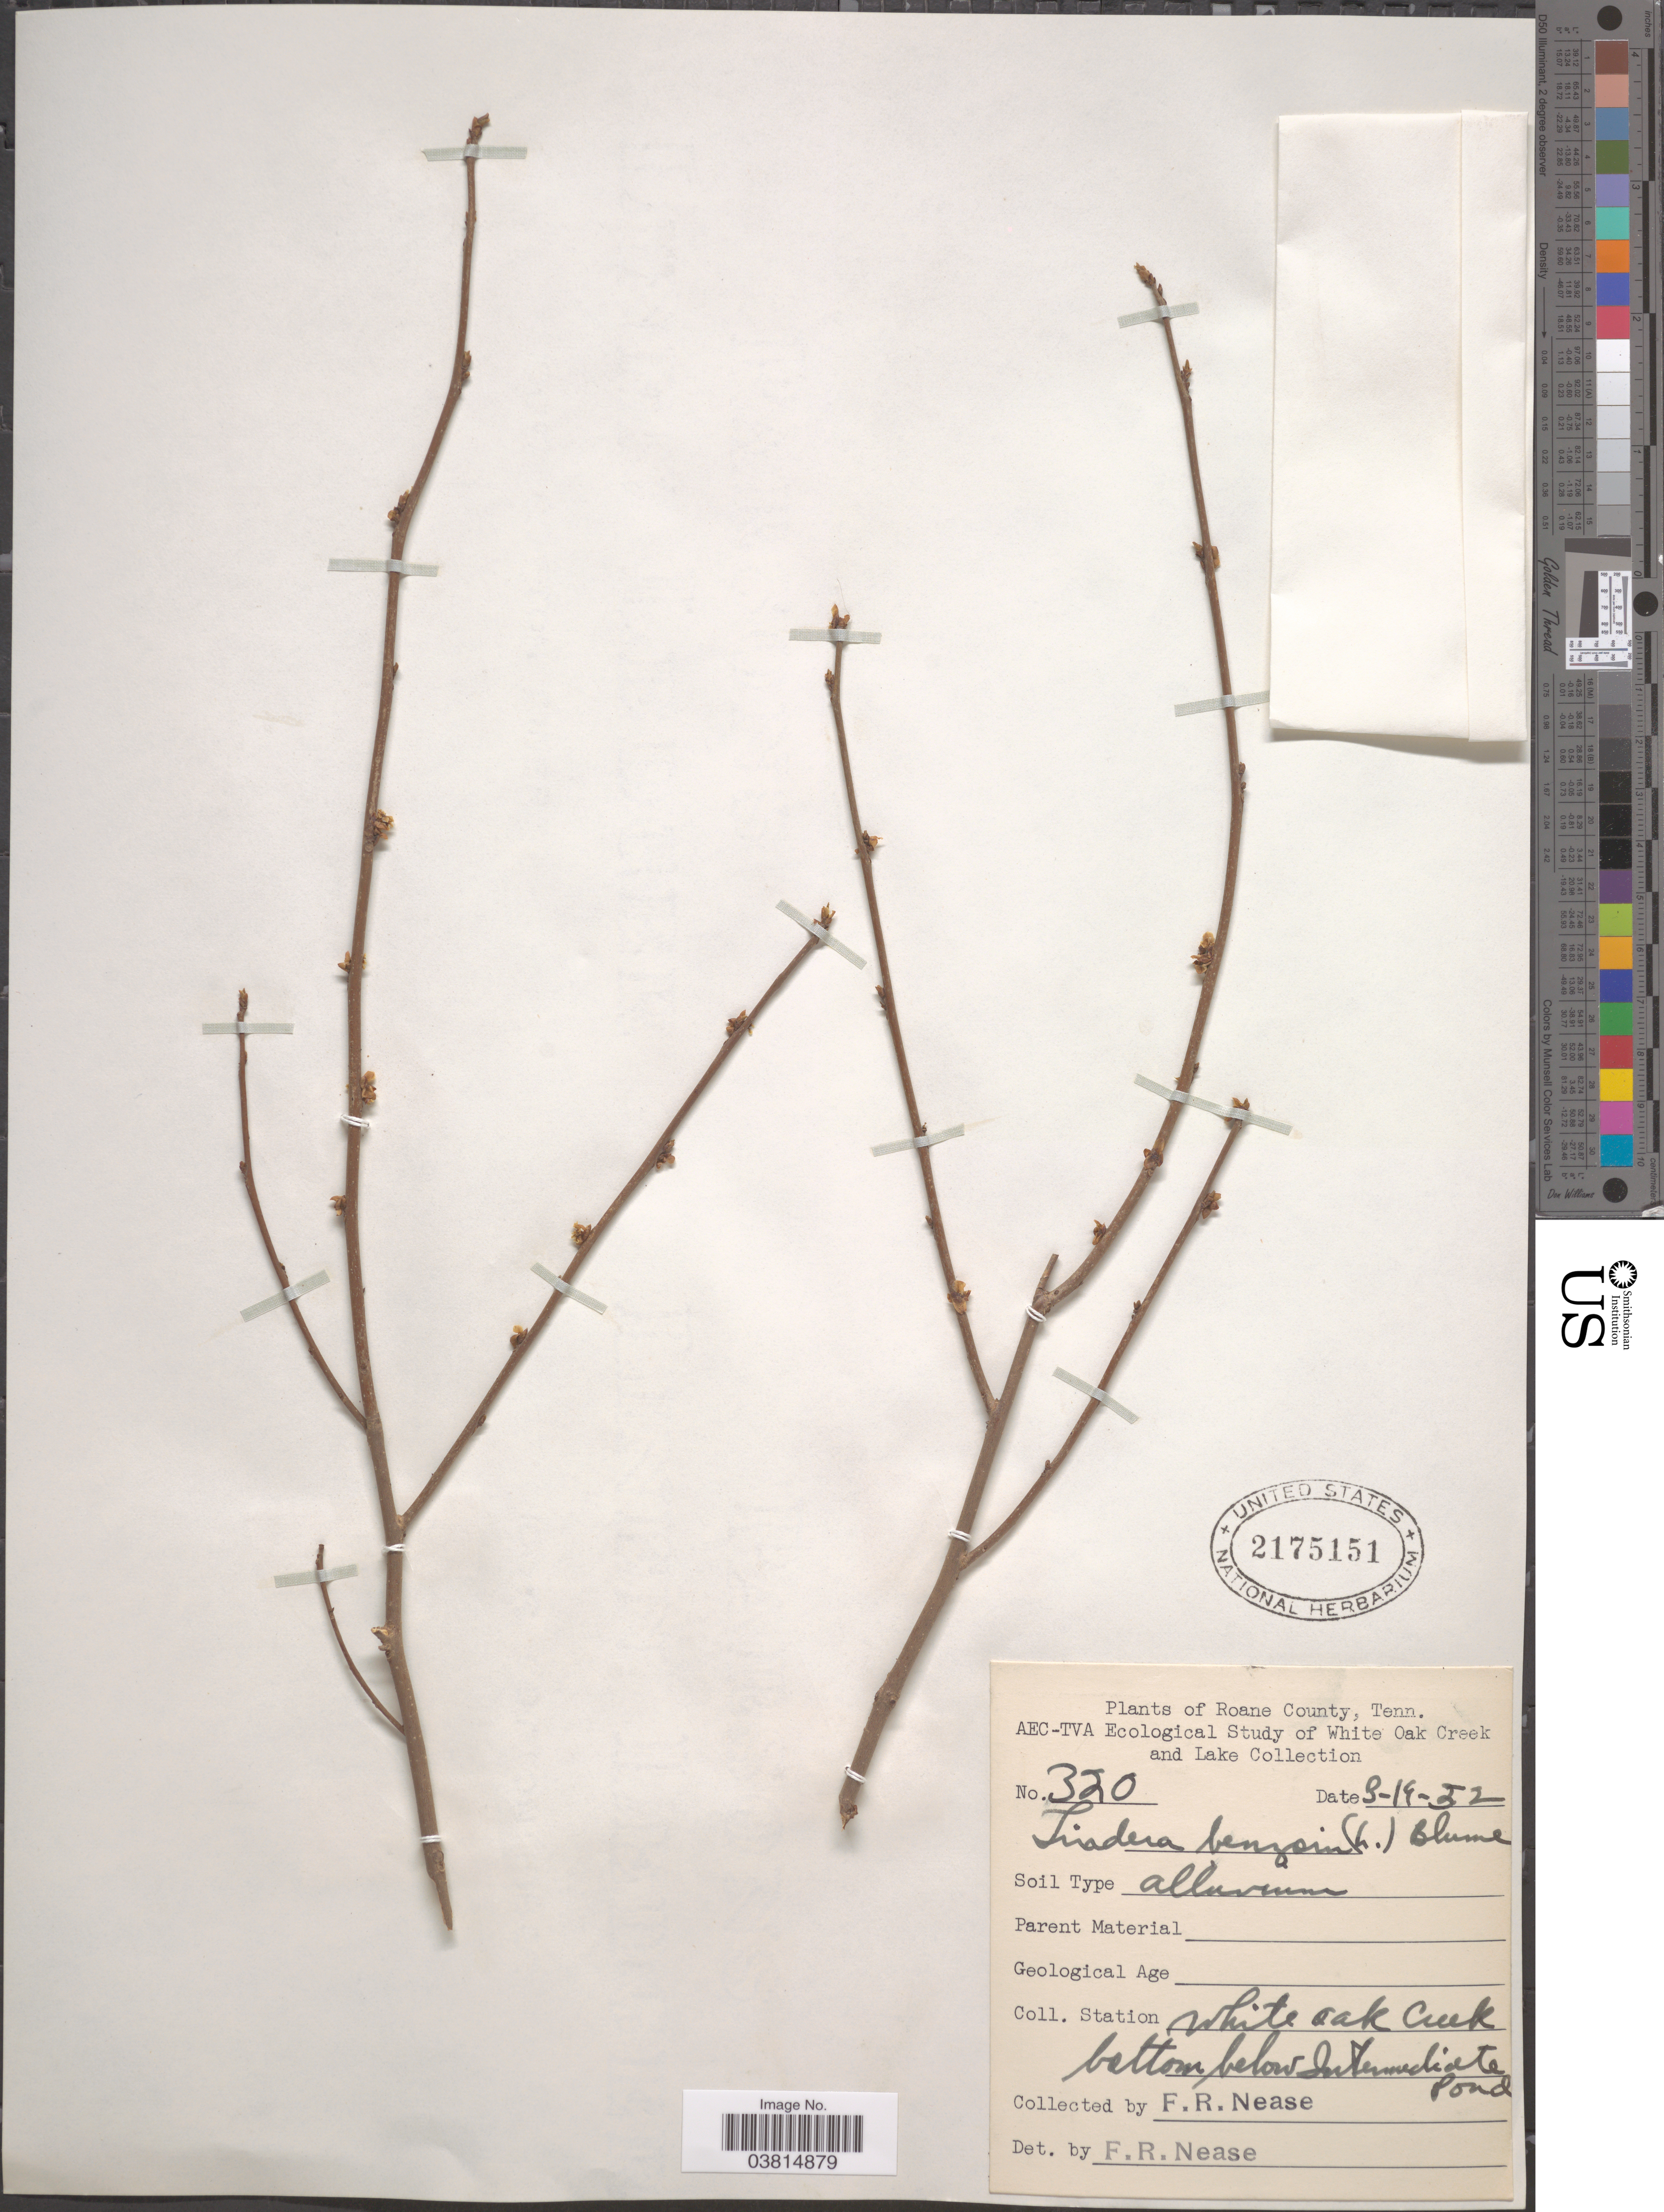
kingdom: Plantae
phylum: Tracheophyta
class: Magnoliopsida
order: Laurales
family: Lauraceae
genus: Lindera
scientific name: Lindera benzoin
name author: (L.) Blume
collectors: F. Nease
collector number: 320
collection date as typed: Transcribed d/m/y: 19/3/52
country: United States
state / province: Tennessee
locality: Roane County. Station White Oak Creek bottom below Intermediate Pond.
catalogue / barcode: US 2175151